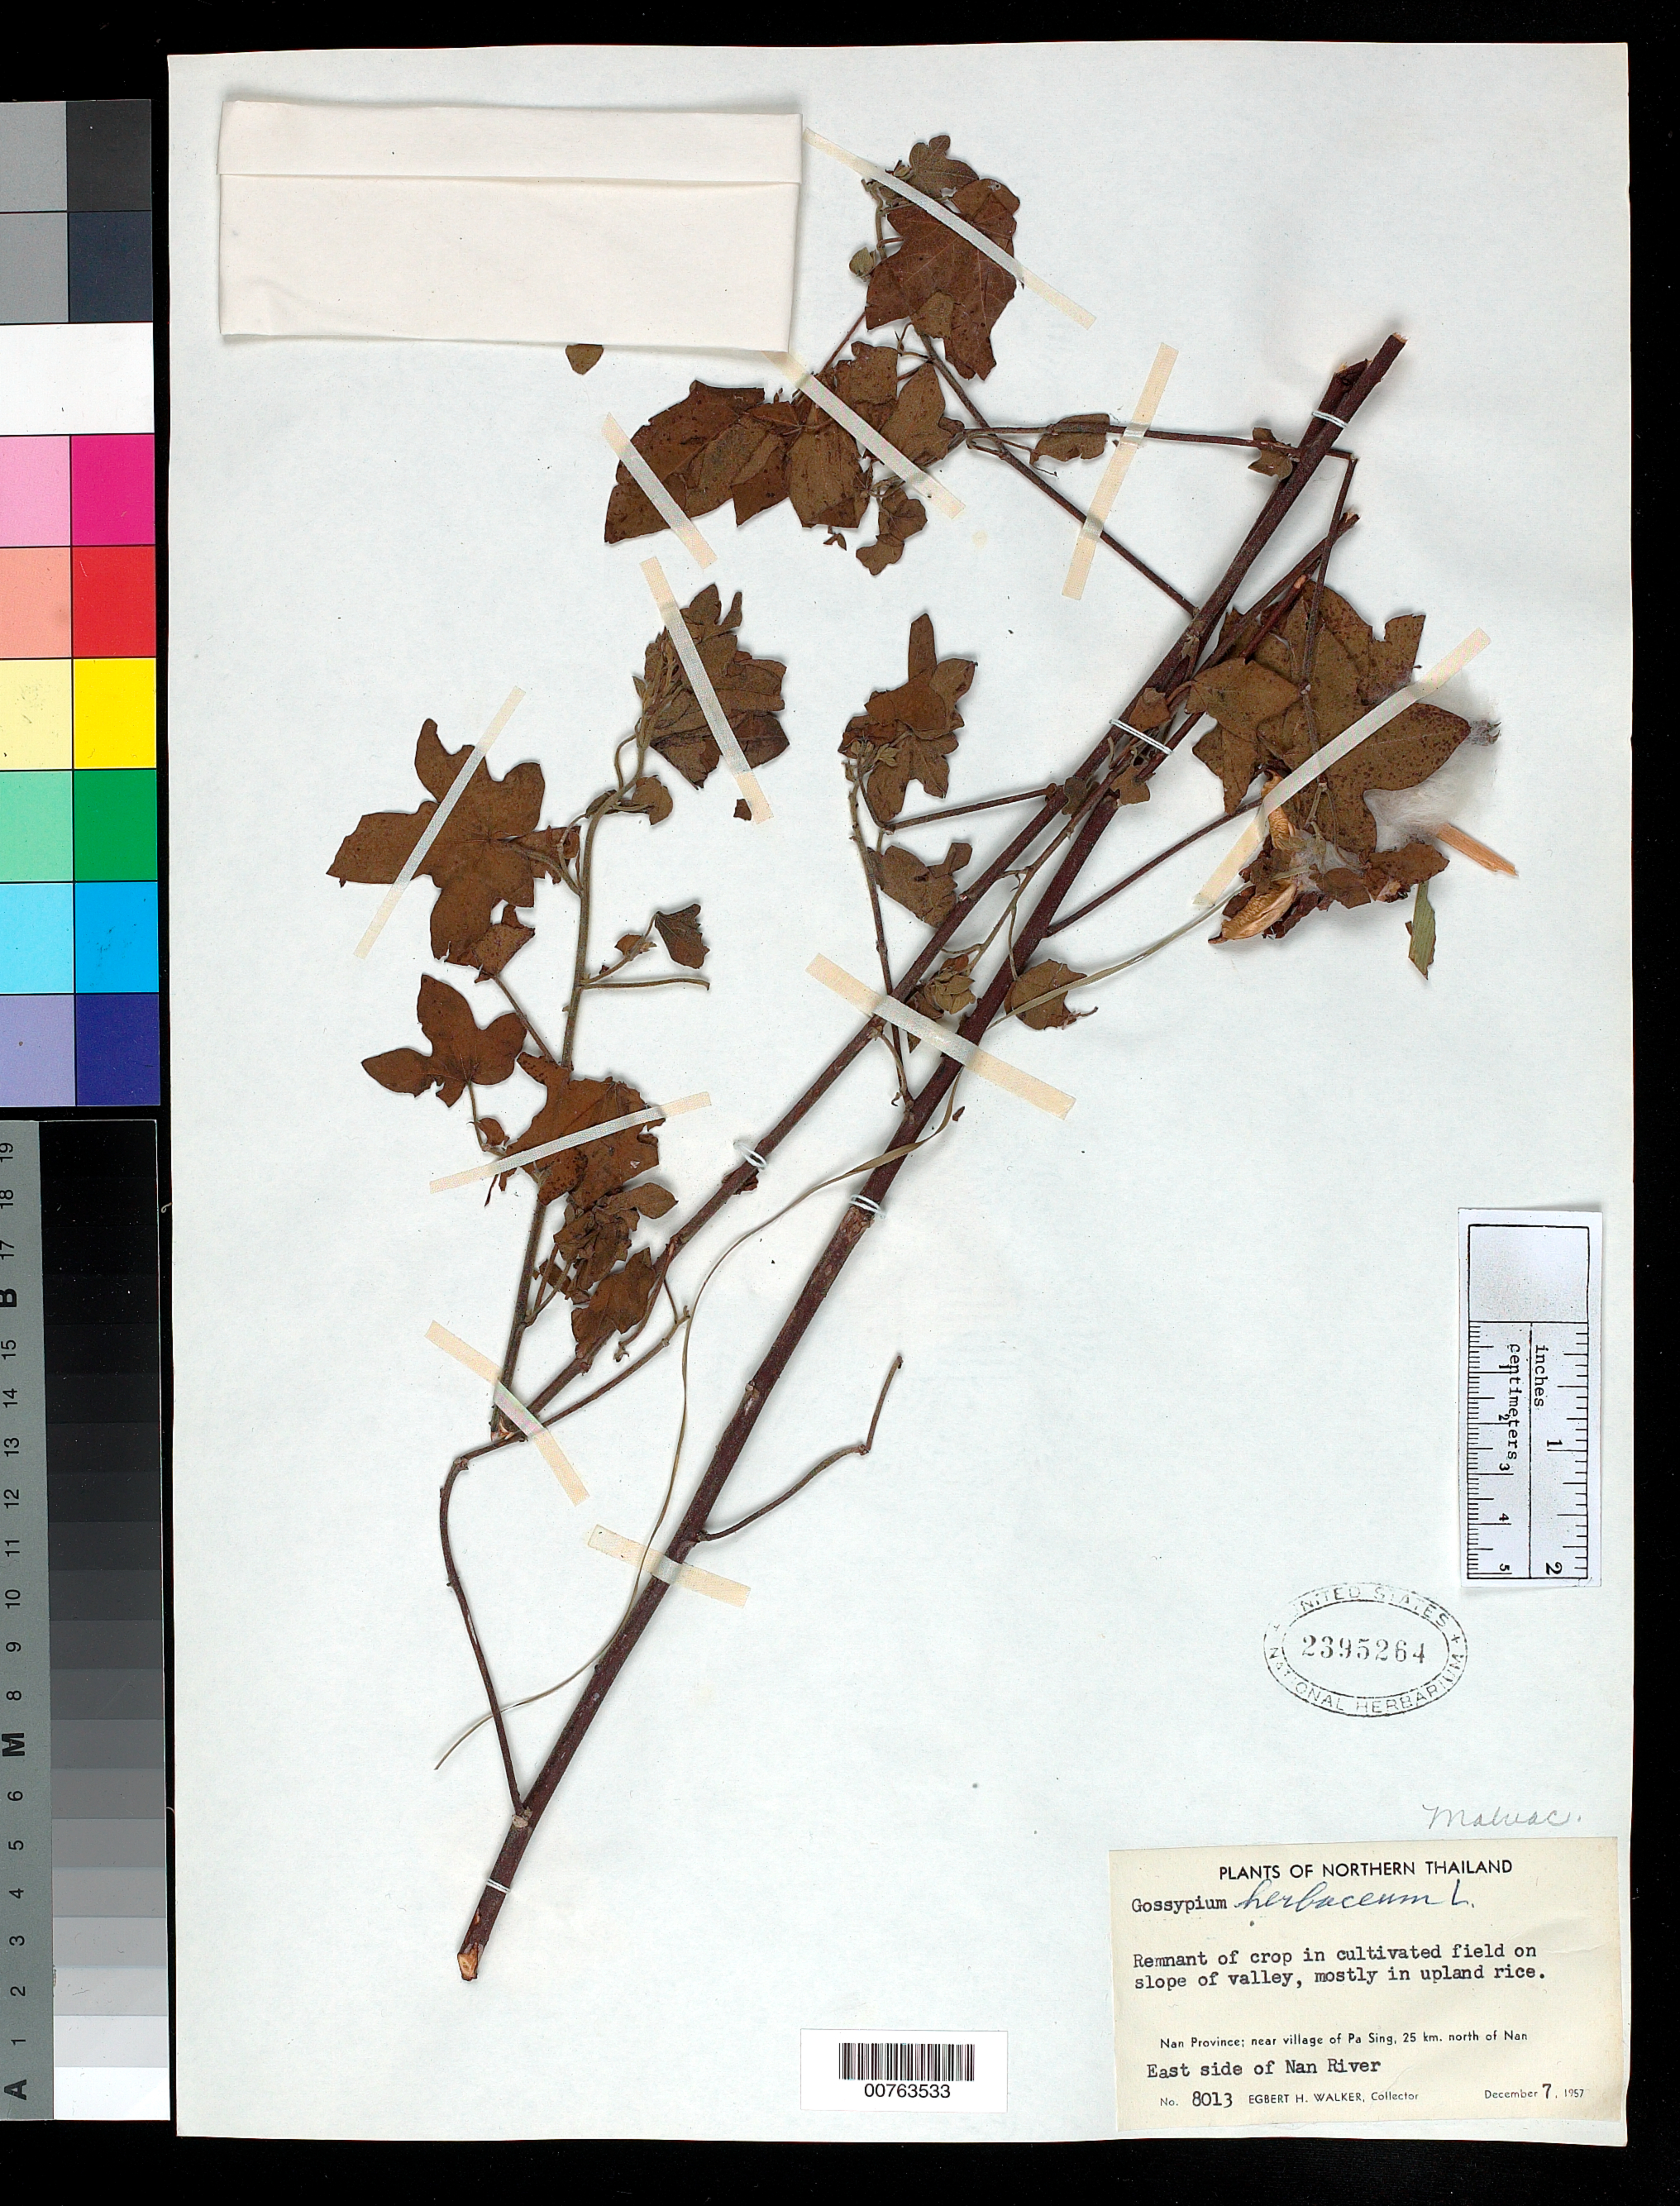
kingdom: Plantae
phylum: Tracheophyta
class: Magnoliopsida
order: Malvales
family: Malvaceae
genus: Gossypium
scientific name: Gossypium herbaceum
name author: L.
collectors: E. H. Walker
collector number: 8013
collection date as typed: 07 Dec 1957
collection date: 1957-12-07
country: Thailand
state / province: Nan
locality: Near village of Pa Sing, 25 km N of Nan. E side of Nan River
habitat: Remnant of crop in cultivated field on slope of valley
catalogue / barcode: US 2395264